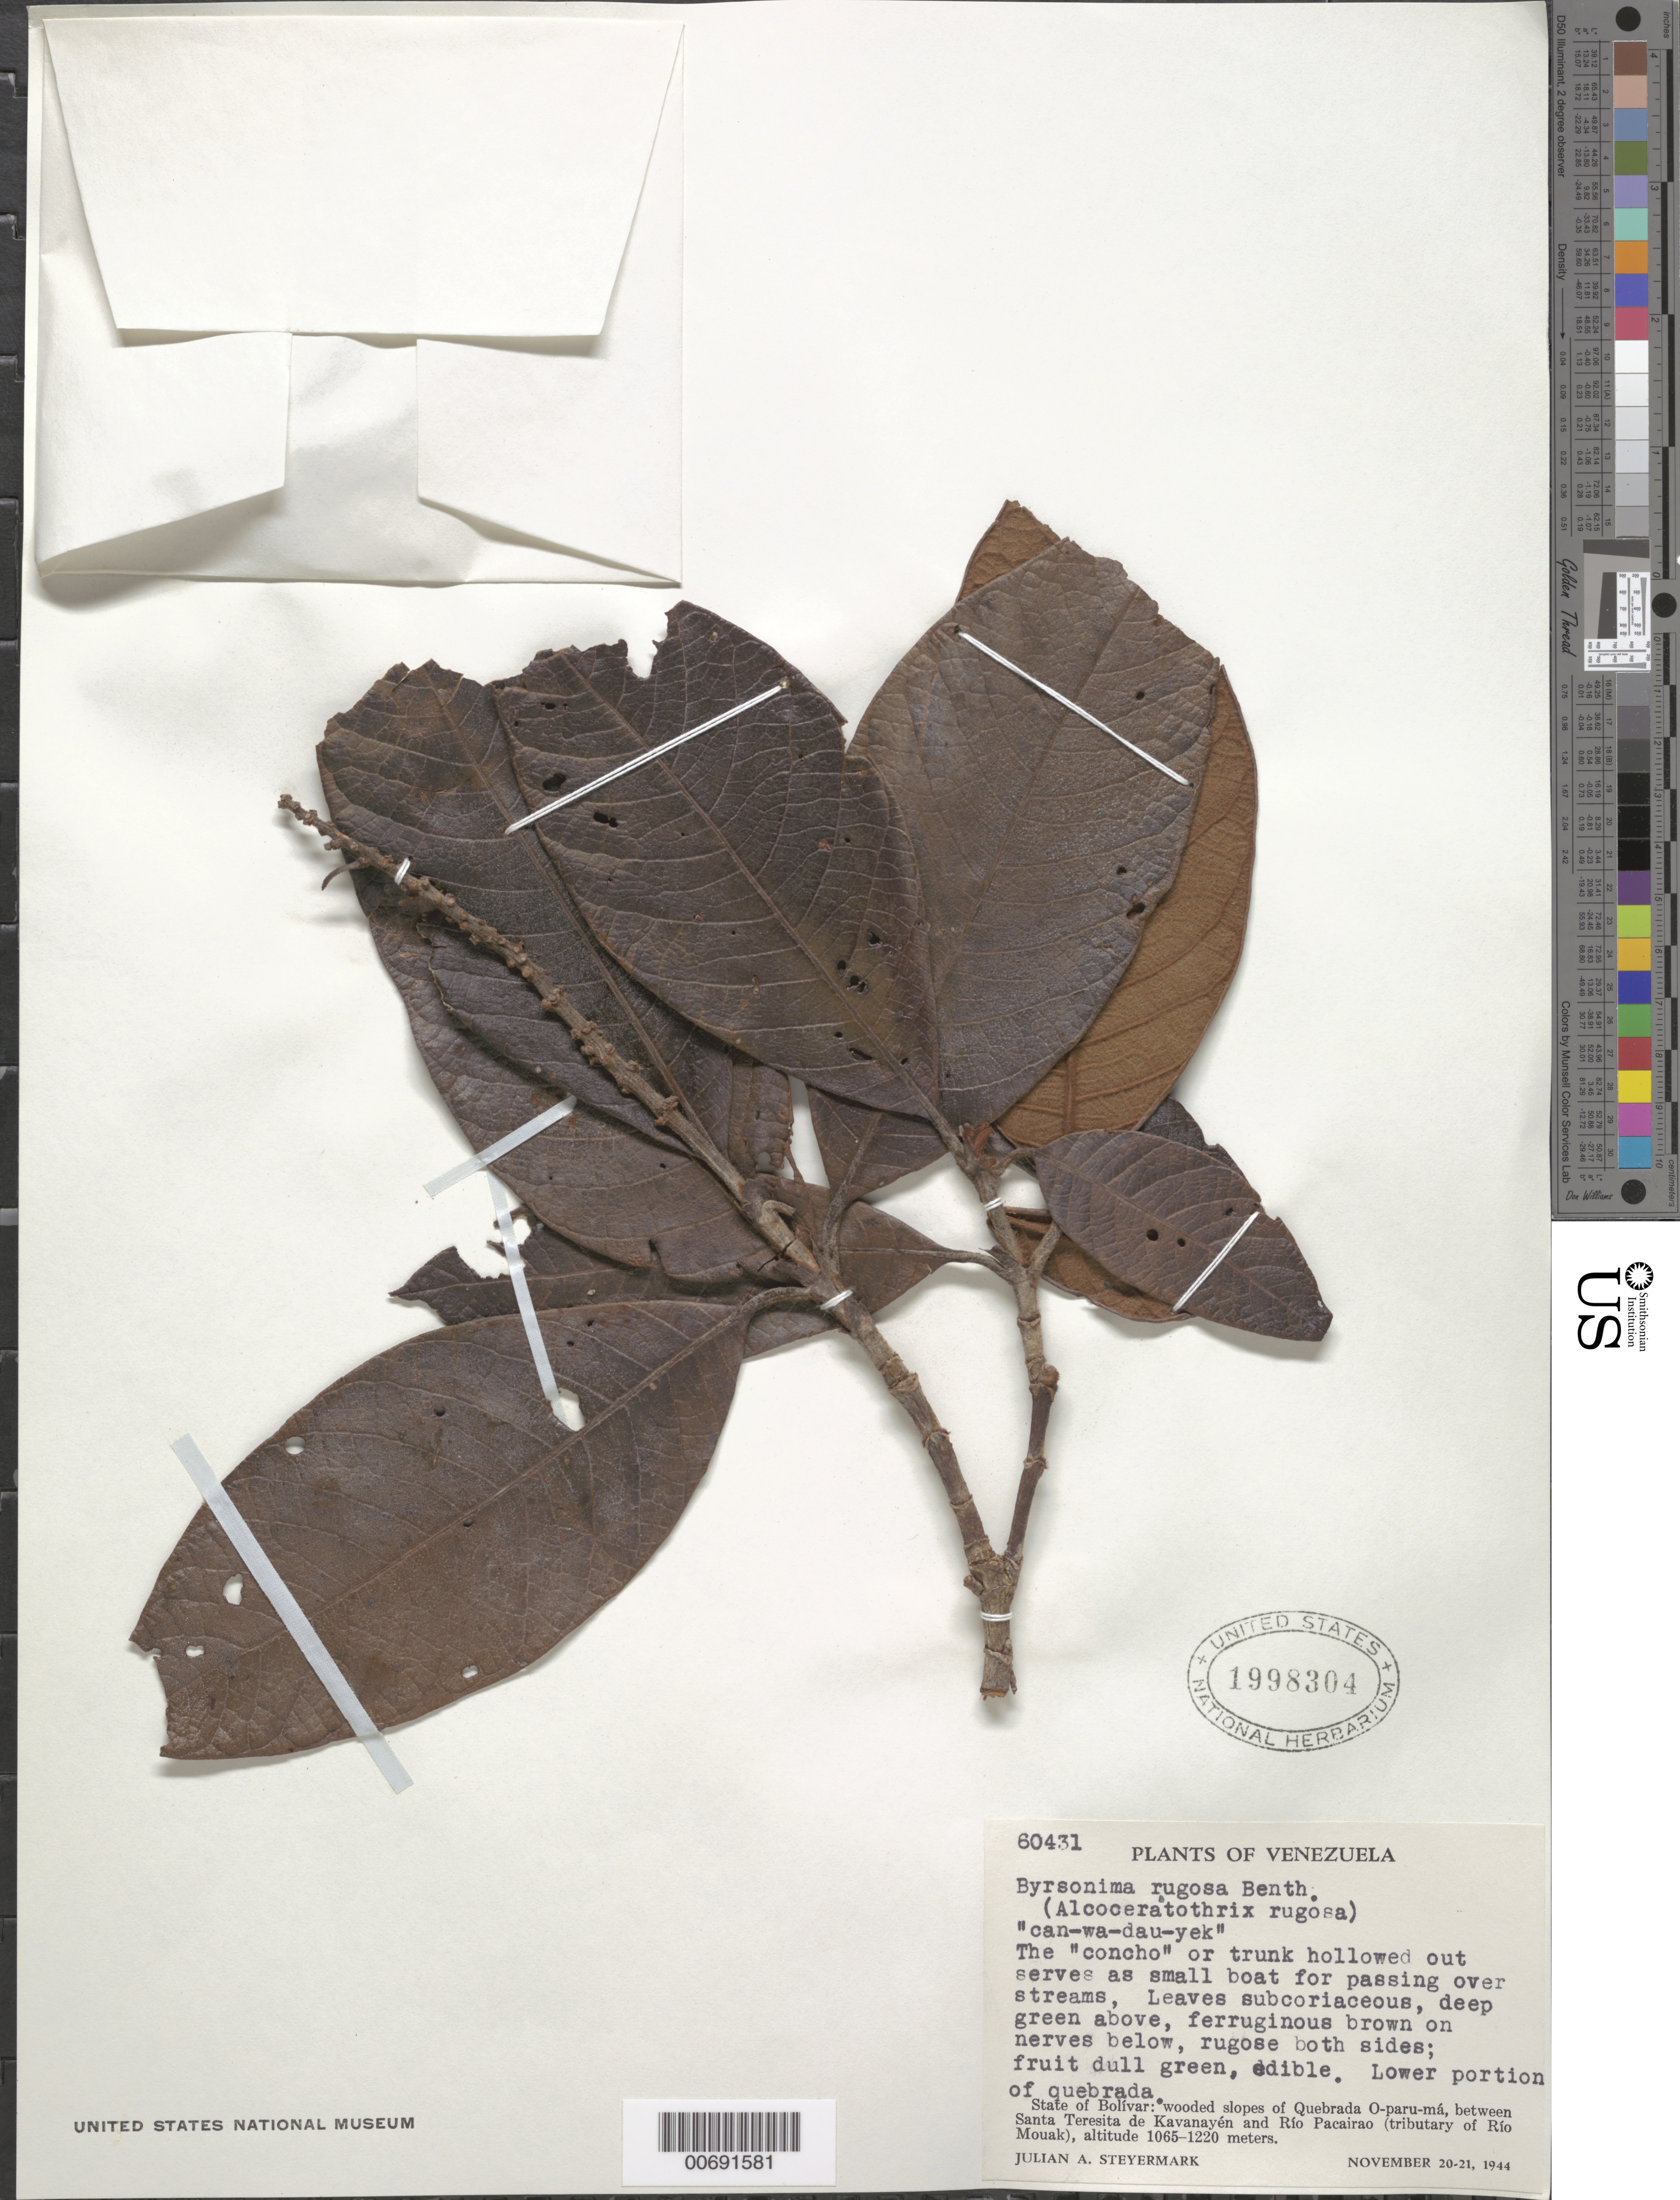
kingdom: Plantae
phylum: Tracheophyta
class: Magnoliopsida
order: Malpighiales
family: Malpighiaceae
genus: Byrsonima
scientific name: Byrsonima rugosa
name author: Benth.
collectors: J. Steyermark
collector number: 60431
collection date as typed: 20-Nov-44 to 21-Nov-44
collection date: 1944-11-20/1944-11-21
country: Venezuela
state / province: Bolívar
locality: Quebrada O-paru-má, between Santa Teresita de Kavanayén and Río Pacairao (trib. of Río Mouak)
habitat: Wooded slopes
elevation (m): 1065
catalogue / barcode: US 1998304